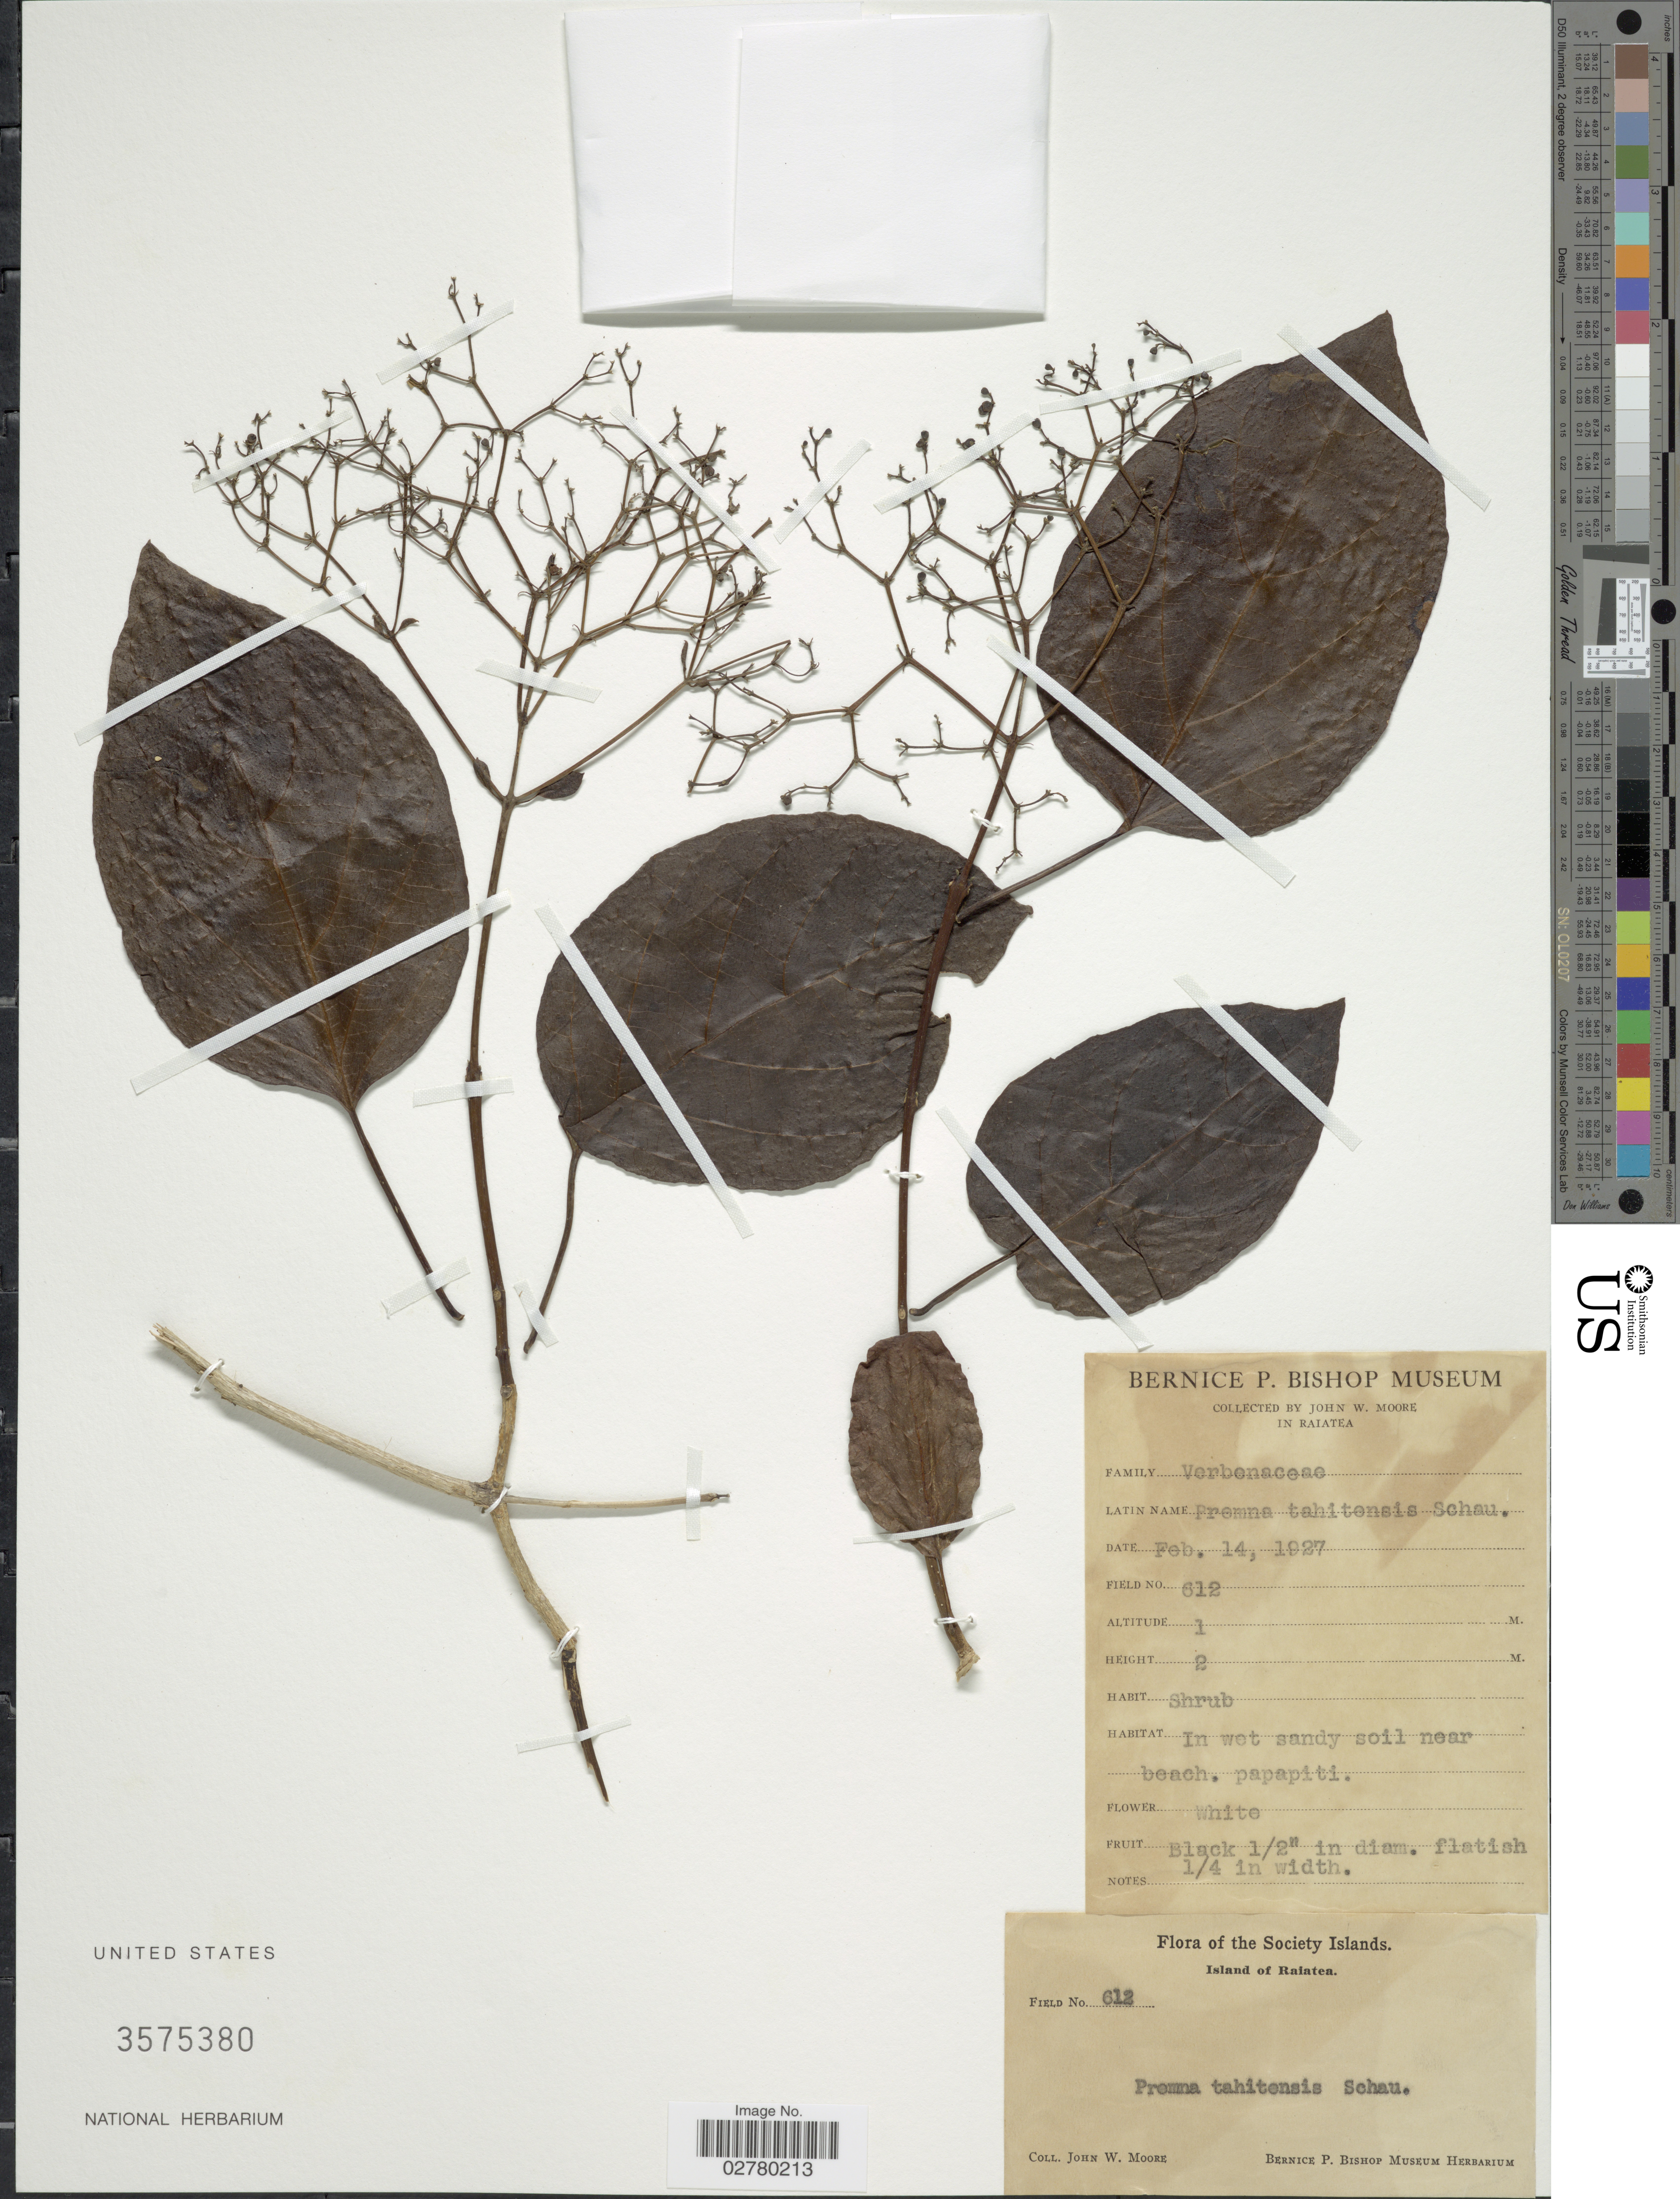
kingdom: Plantae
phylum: Tracheophyta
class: Magnoliopsida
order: Lamiales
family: Lamiaceae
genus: Premna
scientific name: Premna taitensis var. taitensis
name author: Schauer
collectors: J. Moore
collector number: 612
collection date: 1927-02-14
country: French Polynesia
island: Raiatea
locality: Society Islands. Island of Raiatea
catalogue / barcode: US 3575380